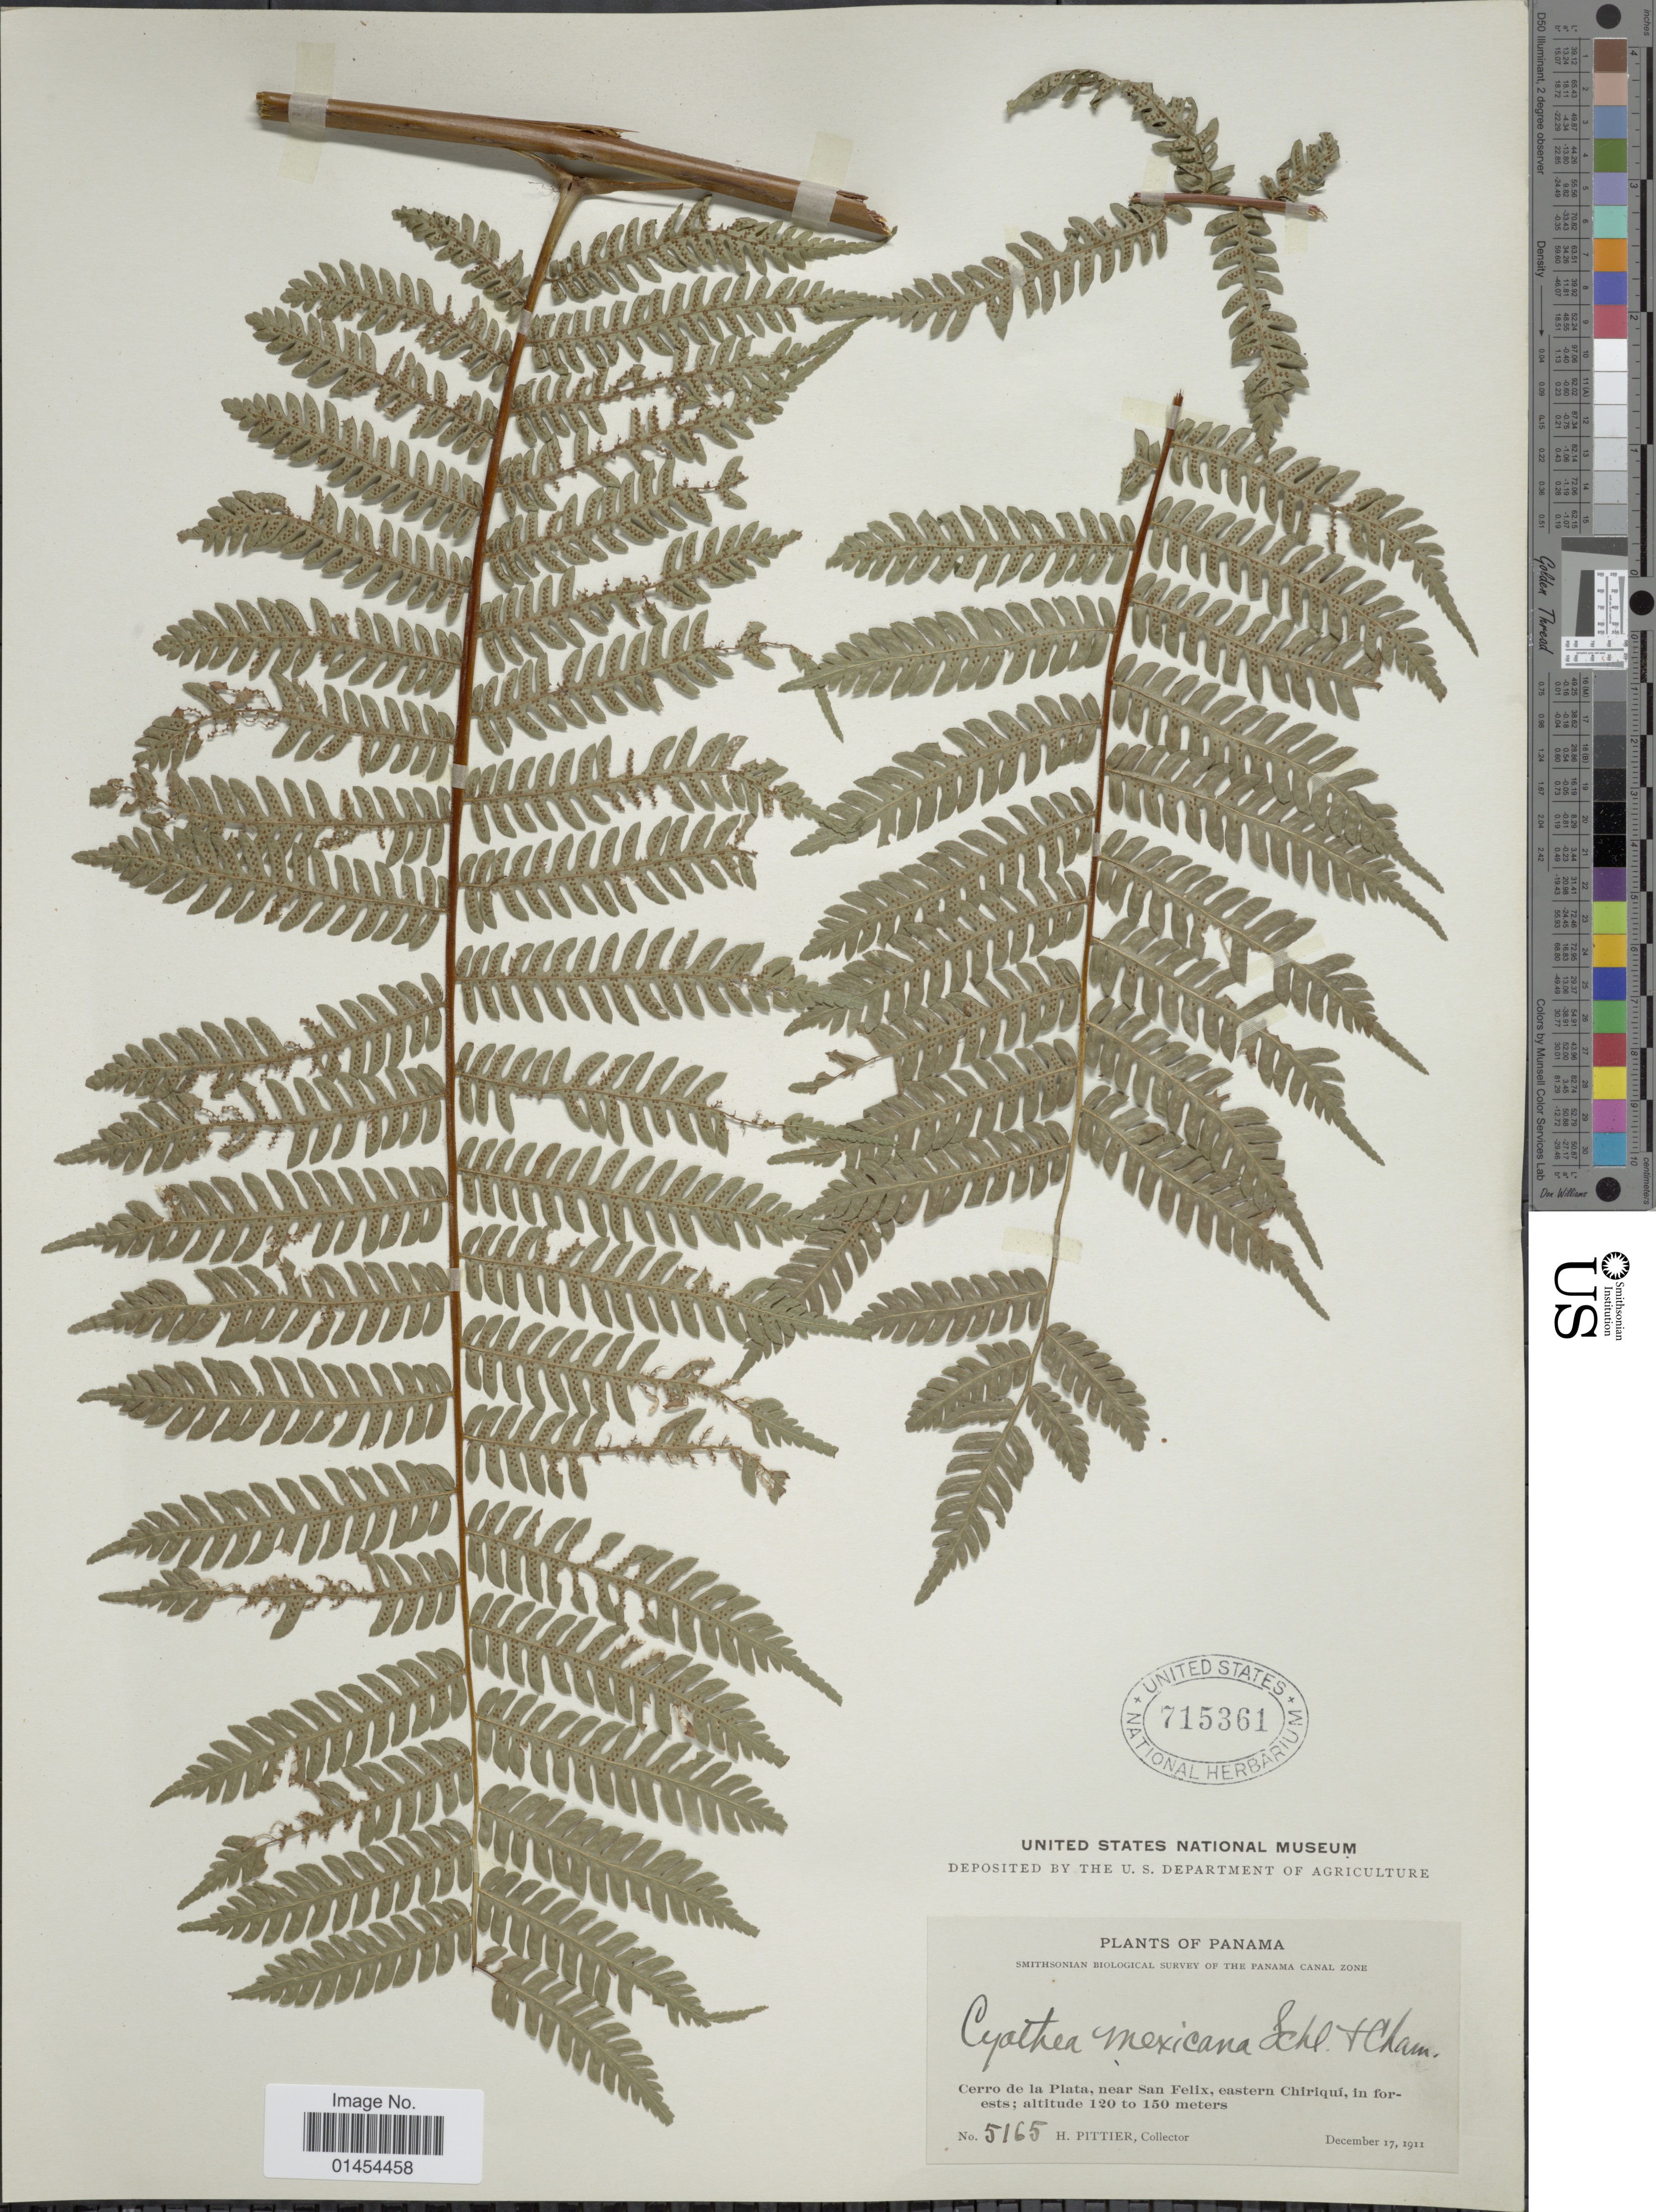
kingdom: Plantae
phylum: Tracheophyta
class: Polypodiopsida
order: Cyatheales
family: Cyatheaceae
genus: Alsophila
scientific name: Alsophila firma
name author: (Baker) D.S. Conant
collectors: H. F. Pittier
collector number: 5165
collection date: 1911-12-17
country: Panama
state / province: Chiriqui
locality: Cerro de la Plata, near San Felix, eastern Chiriquí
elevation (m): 120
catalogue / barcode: US 715361